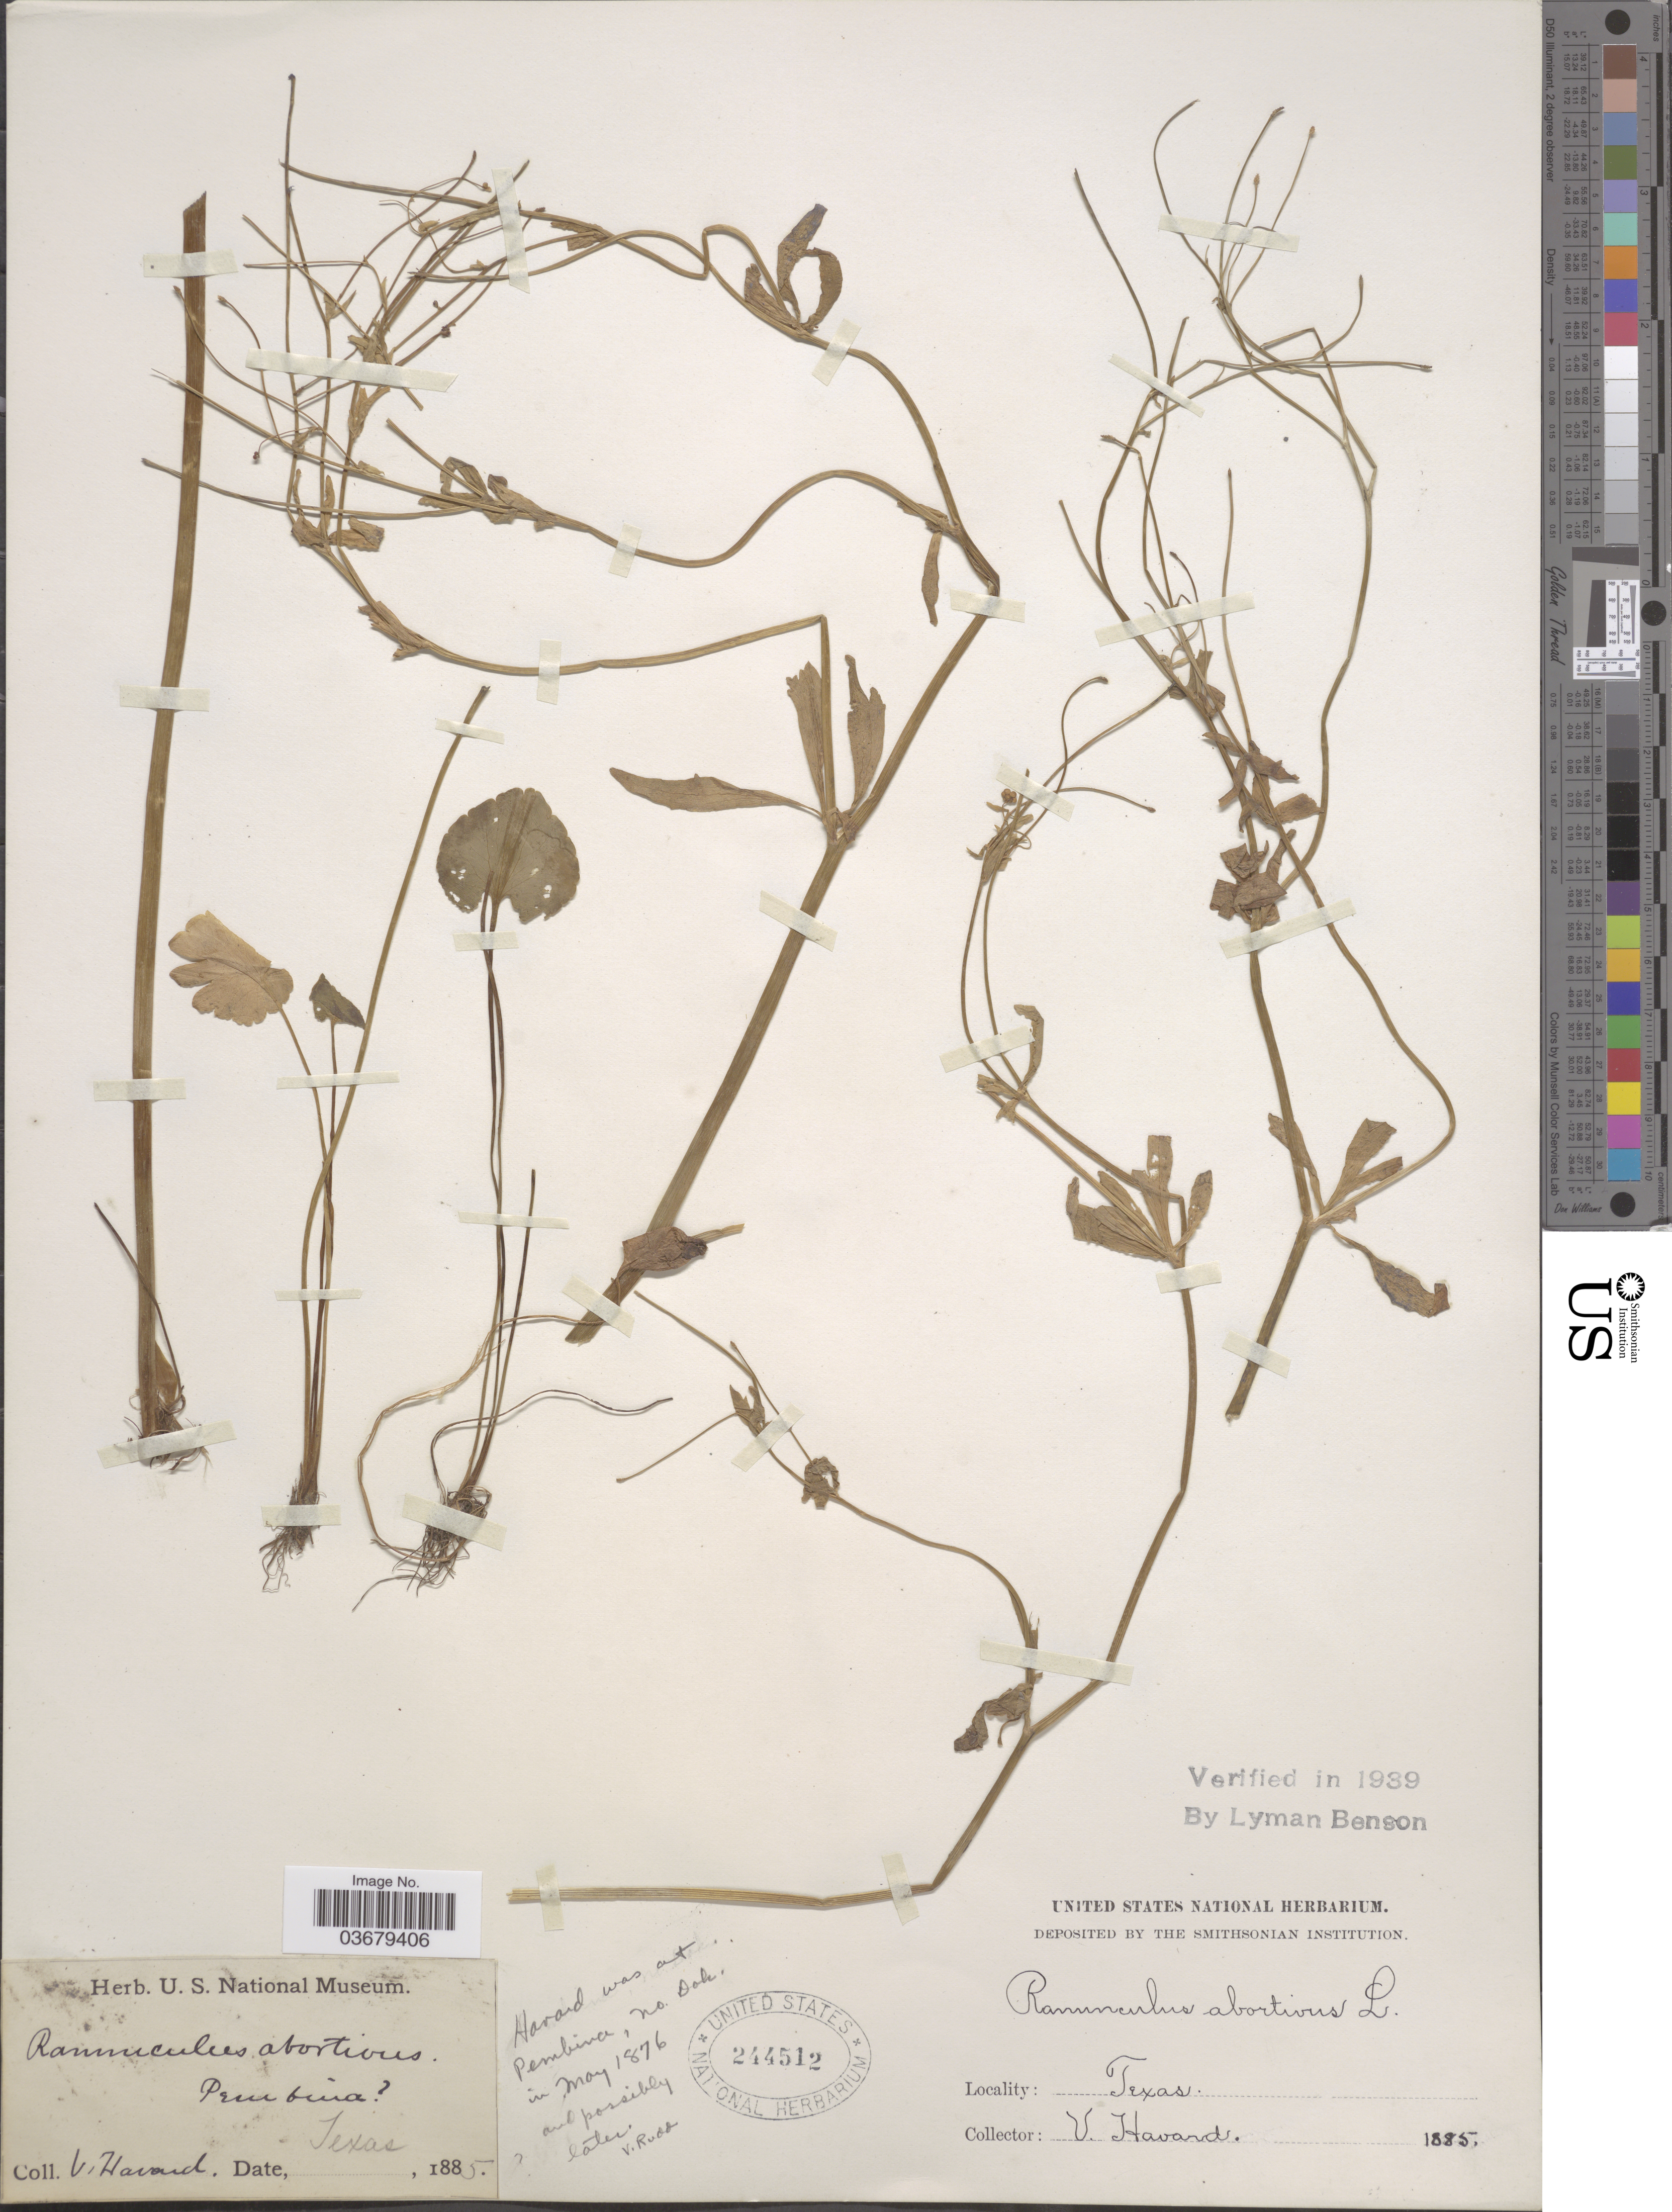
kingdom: Plantae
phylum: Tracheophyta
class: Magnoliopsida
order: Ranunculales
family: Ranunculaceae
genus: Ranunculus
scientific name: Ranunculus abortivus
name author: L.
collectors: V. Havard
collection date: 1885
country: United States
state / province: Texas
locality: Pembina.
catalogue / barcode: US 244512